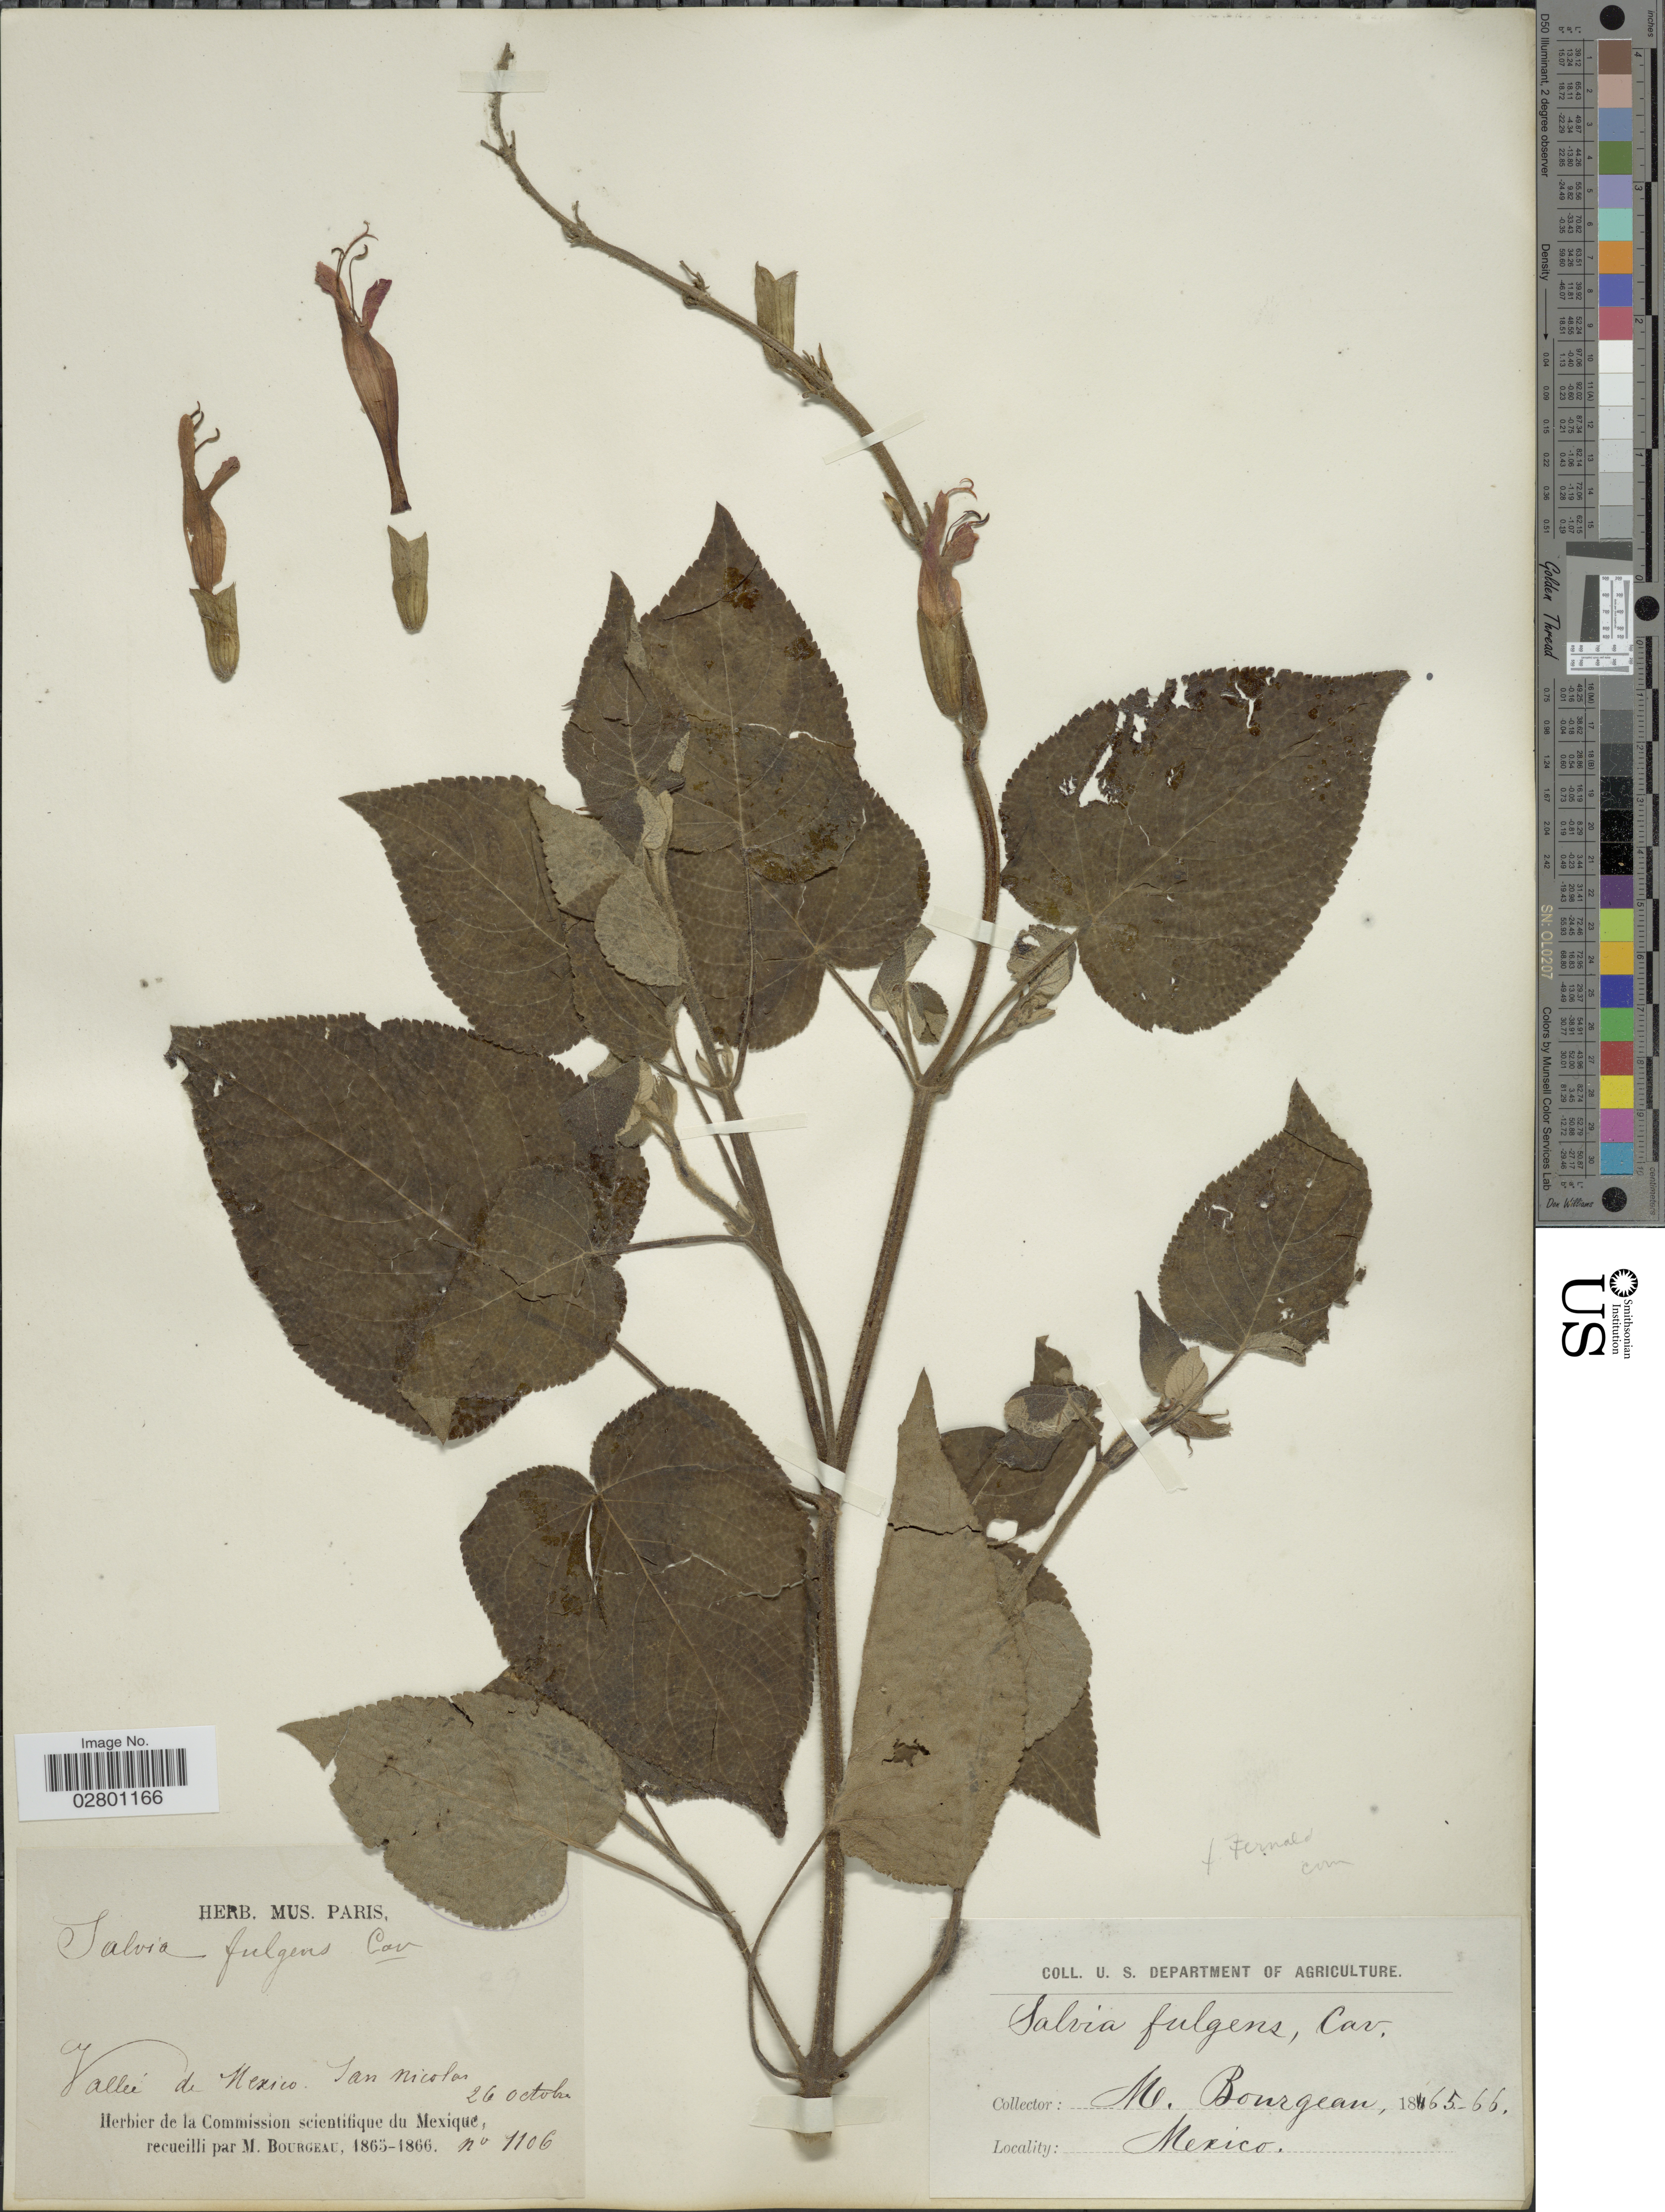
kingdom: Plantae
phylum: Tracheophyta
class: Magnoliopsida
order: Lamiales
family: Lamiaceae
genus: Salvia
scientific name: Salvia fulgens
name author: Cav.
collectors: M. Bourgeau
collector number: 1106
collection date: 1865-10-26/1866-10-26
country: Mexico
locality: Valleé de Mexico. San Nicolas.